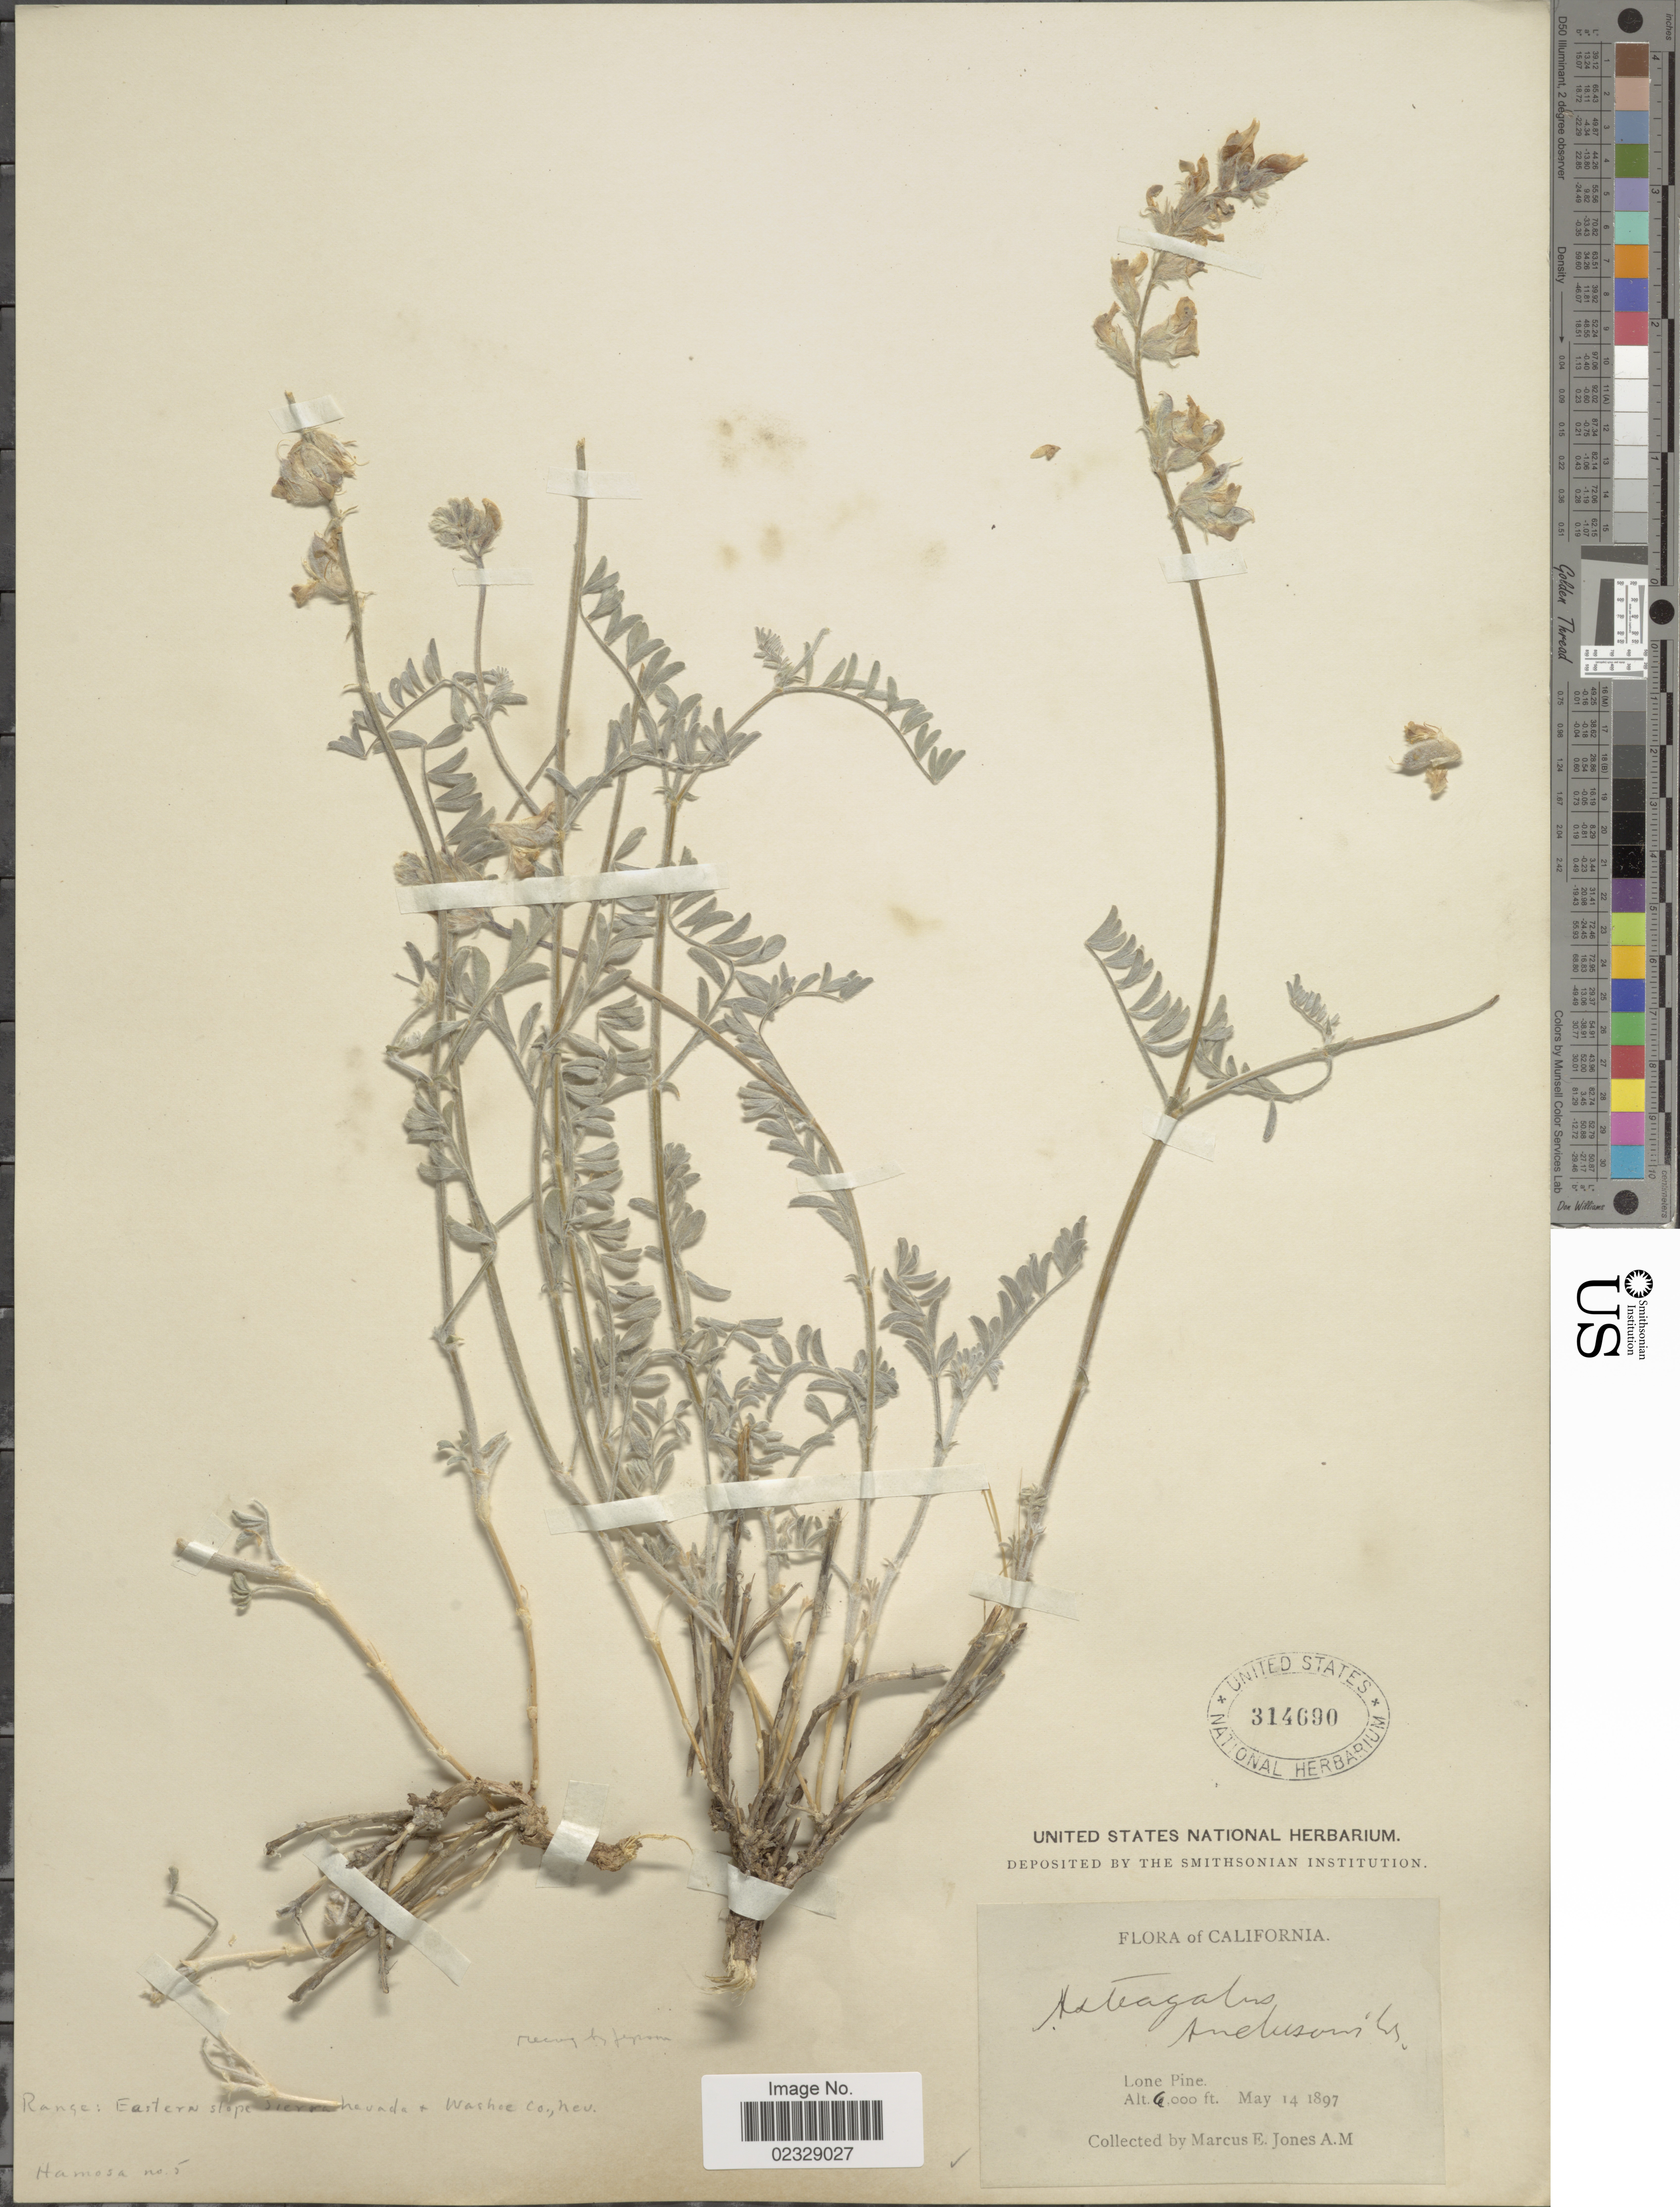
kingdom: Plantae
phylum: Tracheophyta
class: Magnoliopsida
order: Fabales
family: Fabaceae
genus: Astragalus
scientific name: Astragalus andersonii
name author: A. Gray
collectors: M. E. Jones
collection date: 1897-05-14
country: United States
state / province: California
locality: Lone Pine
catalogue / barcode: US 314690